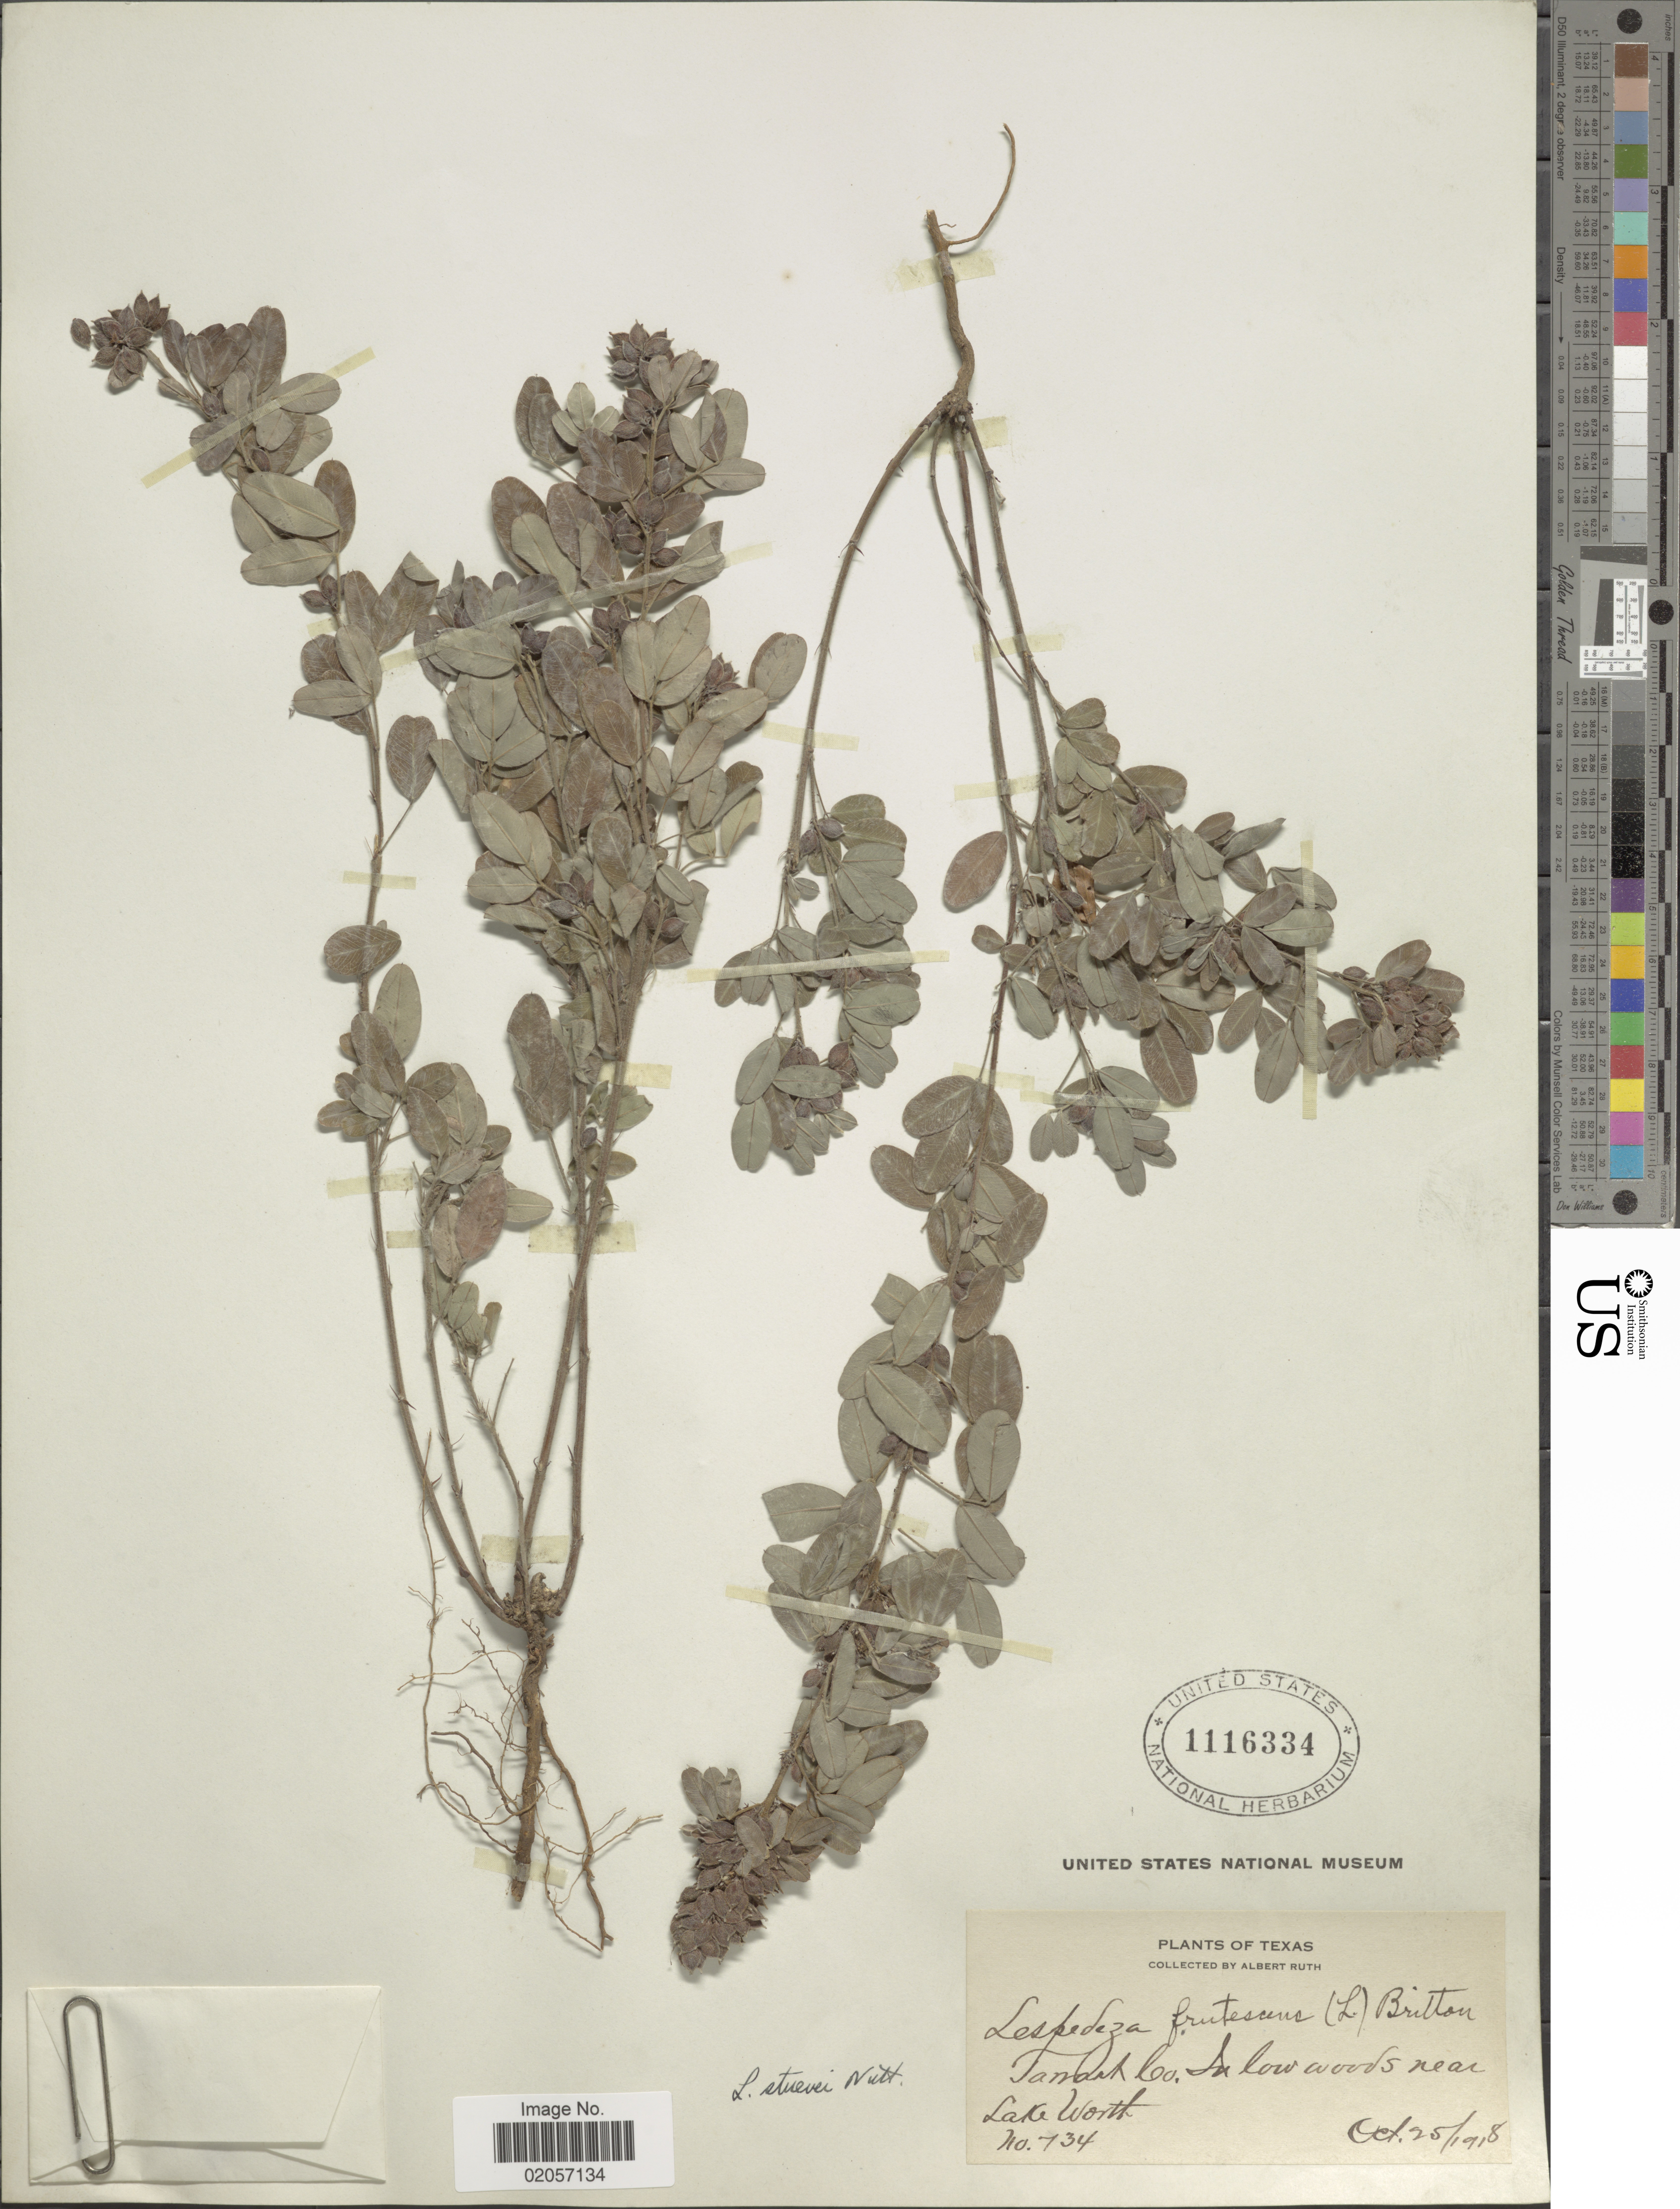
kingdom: Plantae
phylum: Tracheophyta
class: Magnoliopsida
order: Fabales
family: Fabaceae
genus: Lespedeza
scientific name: Lespedeza stuevei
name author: Nutt.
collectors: A. Ruth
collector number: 734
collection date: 1918-10-25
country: United States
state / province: Texas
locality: Tarrant Co., in low woods near Lake Worth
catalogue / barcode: US 1116334